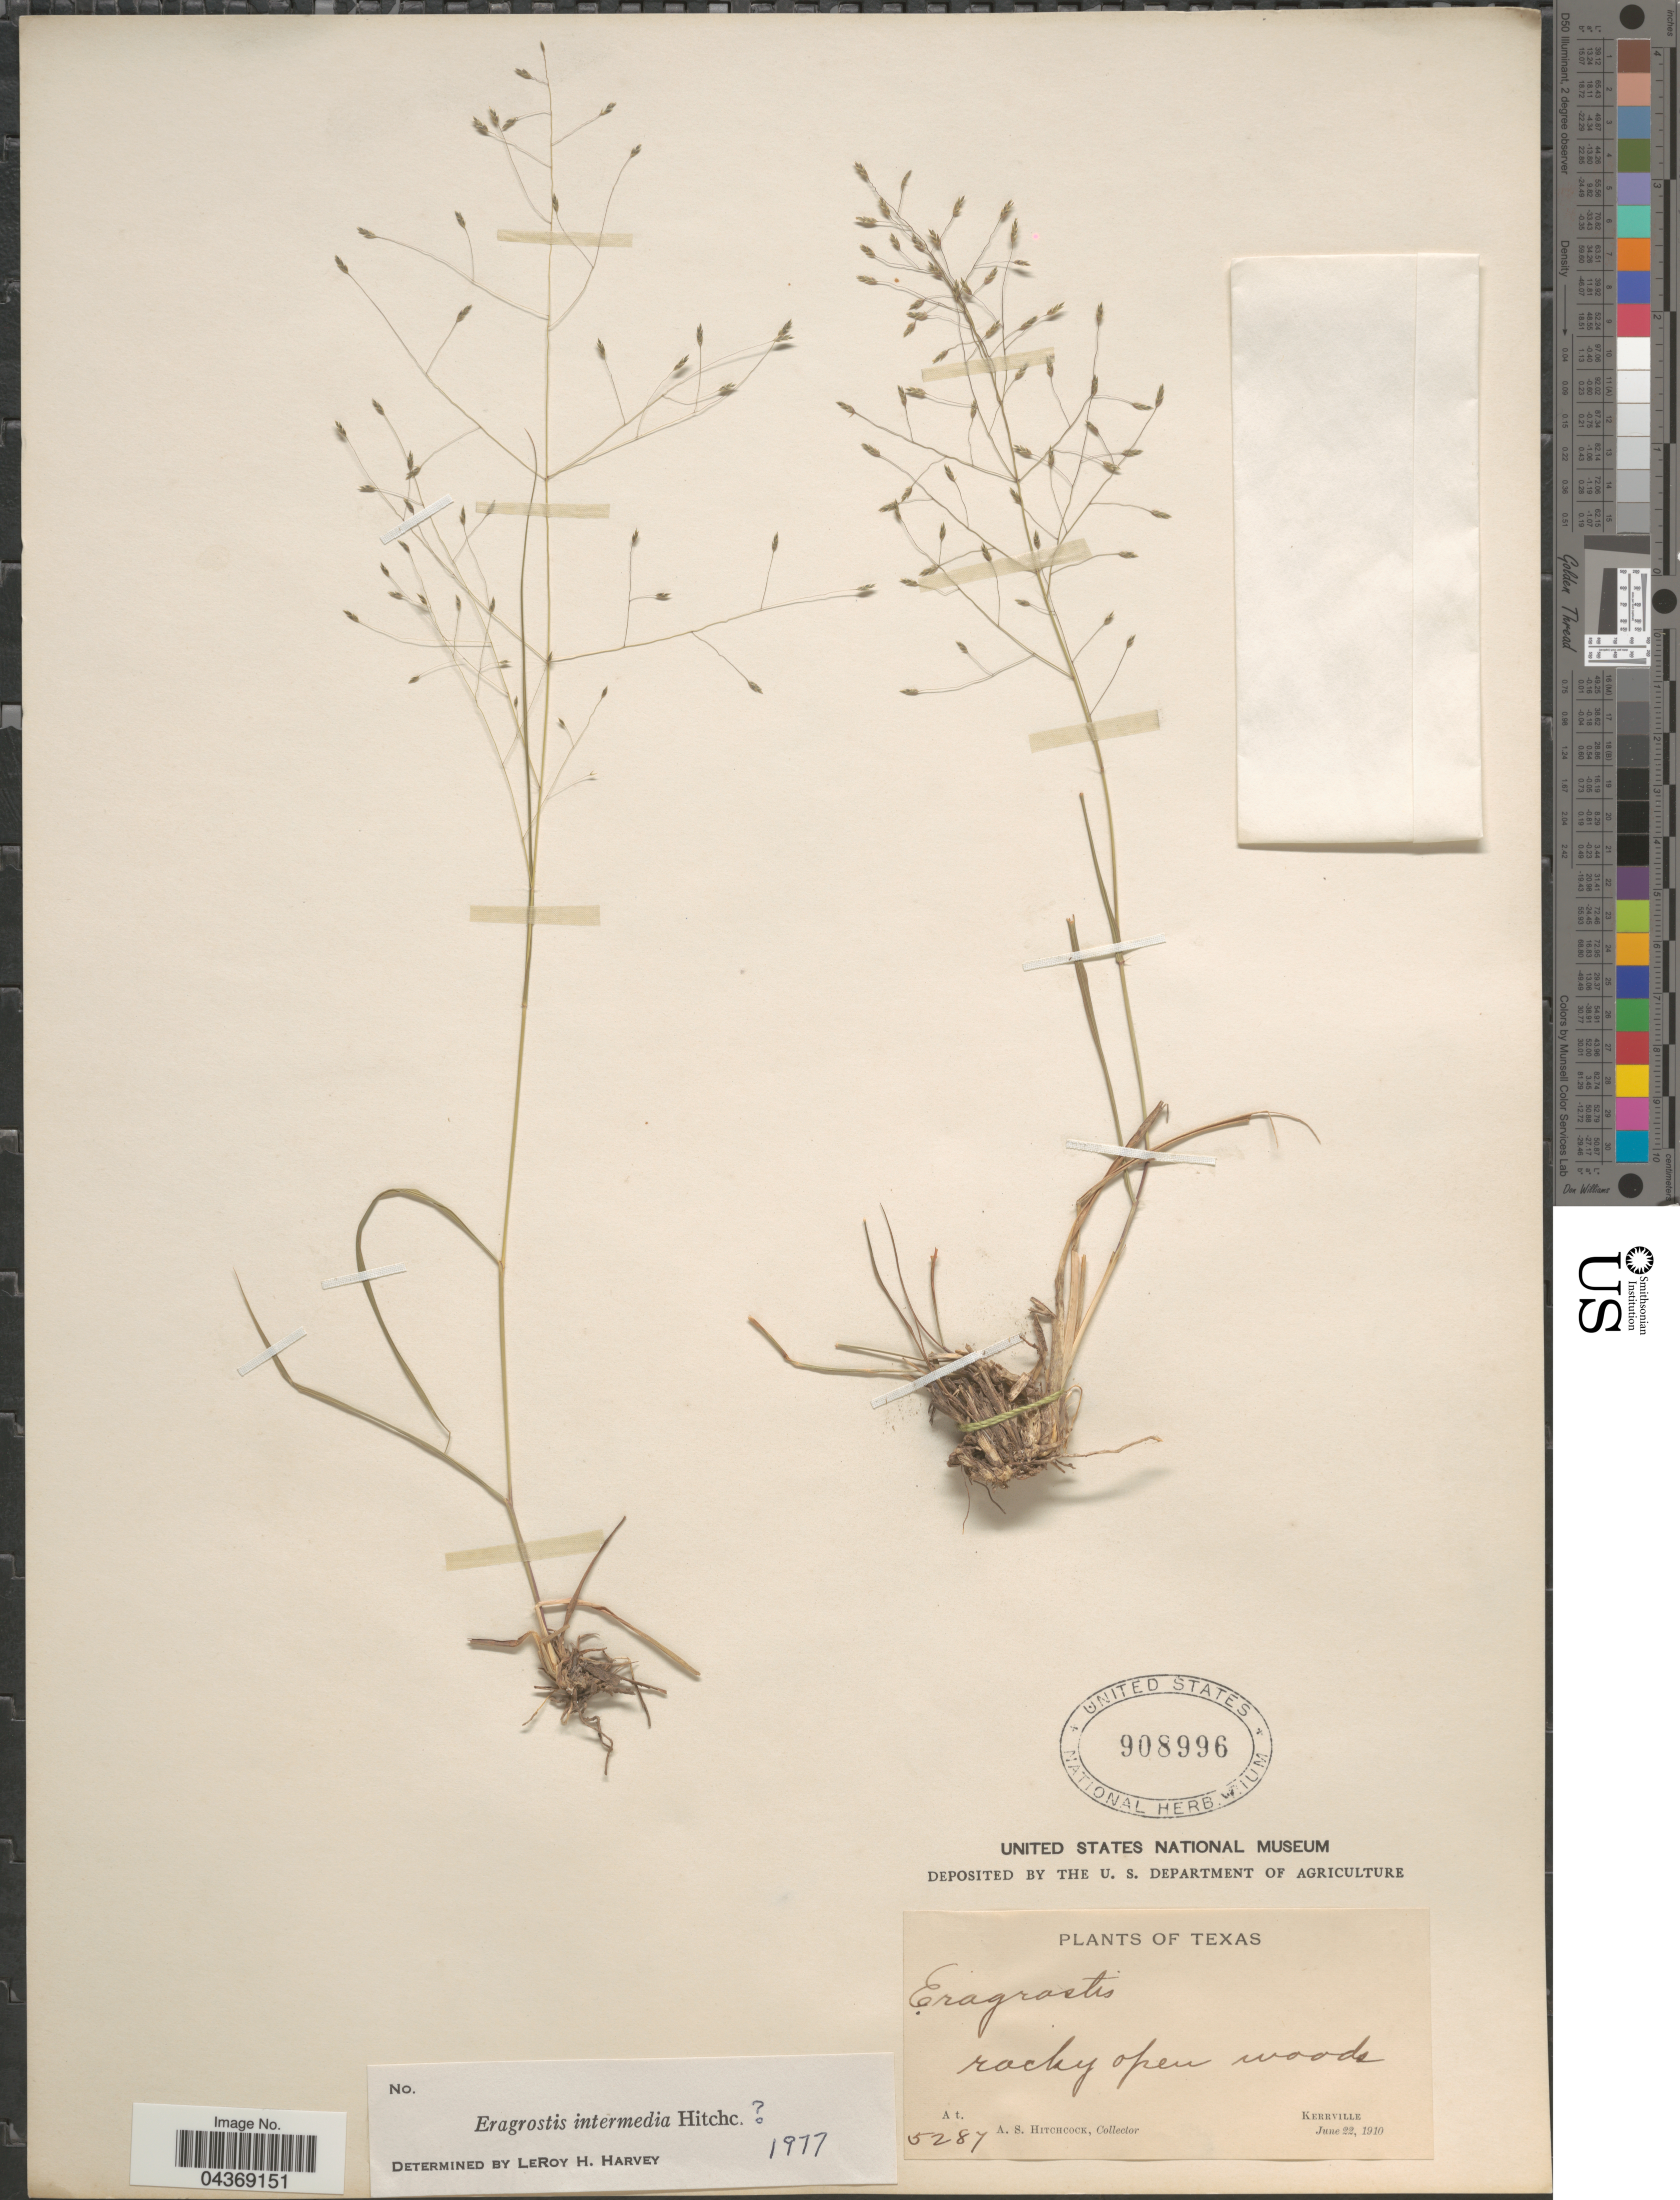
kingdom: Plantae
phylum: Tracheophyta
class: Liliopsida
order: Poales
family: Poaceae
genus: Eragrostis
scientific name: Eragrostis intermedia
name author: Hitchc.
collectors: A. S. Hitchcock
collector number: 5287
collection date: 1910-06-22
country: United States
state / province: Texas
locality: Rocky open woods. Kerrville.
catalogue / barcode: US 908996